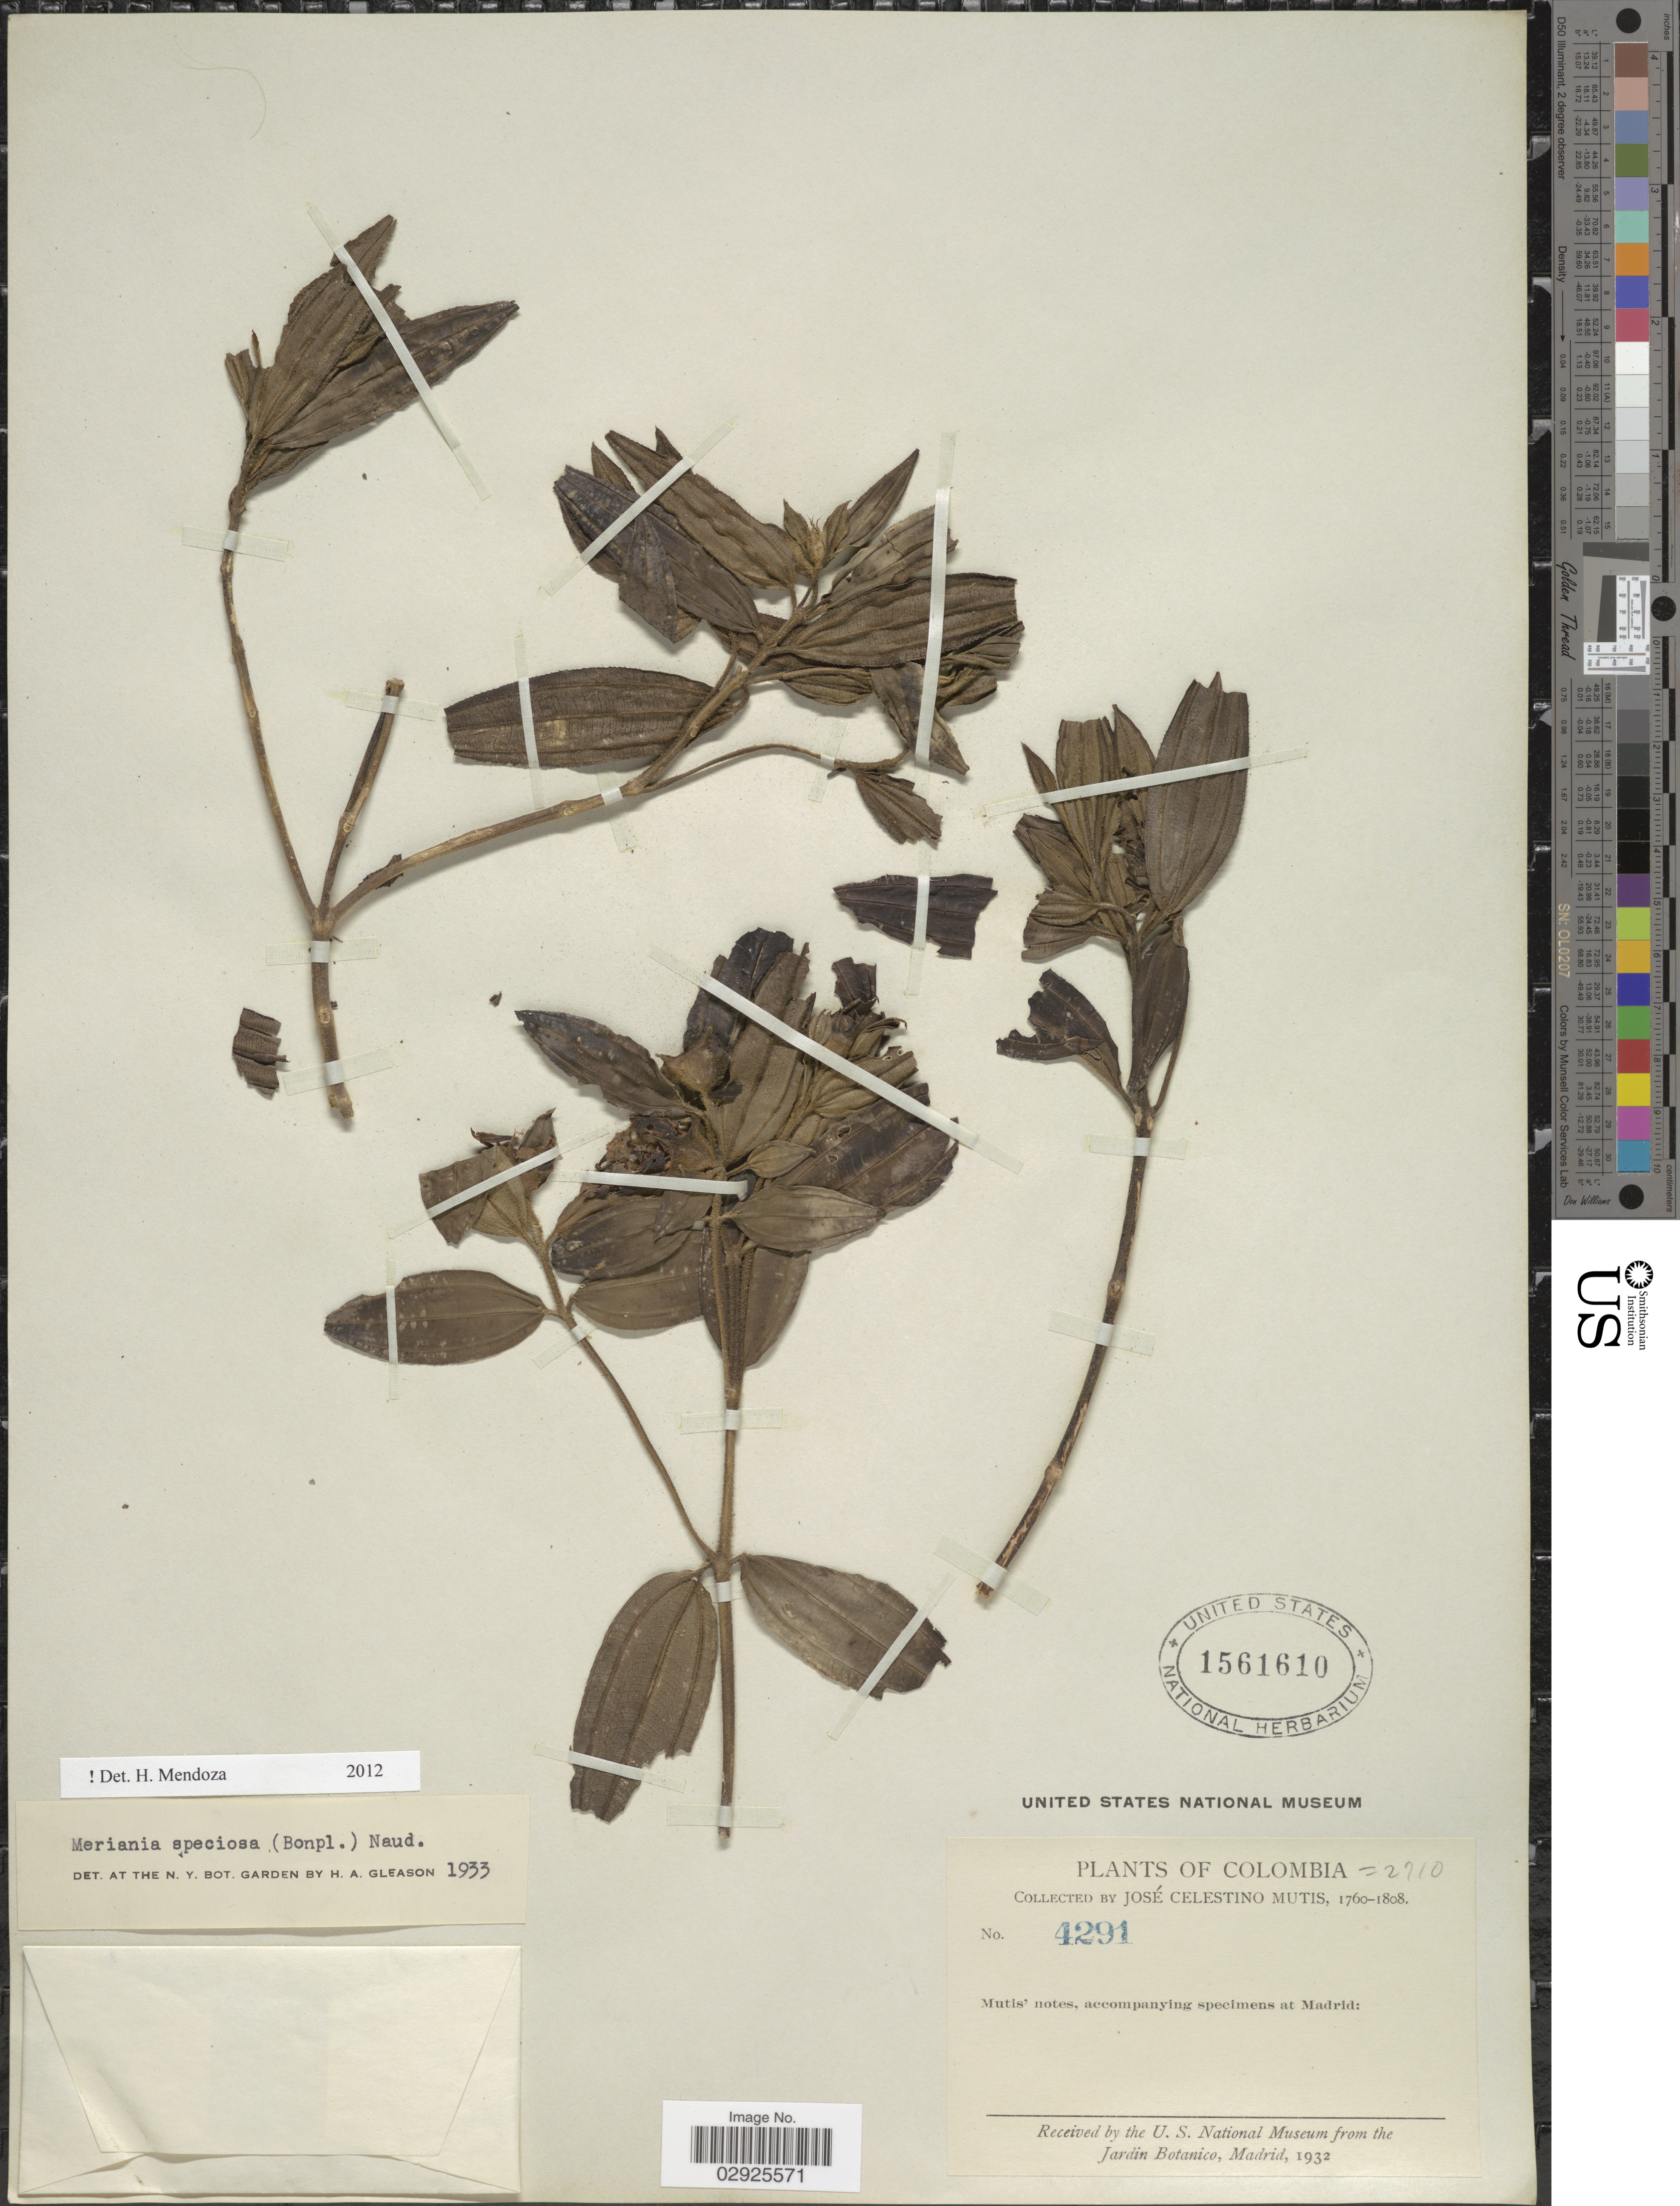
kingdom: Plantae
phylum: Tracheophyta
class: Magnoliopsida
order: Myrtales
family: Melastomataceae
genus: Meriania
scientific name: Meriania speciosa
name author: (Bonpl.) Naudin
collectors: J. C. B. Mutis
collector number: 4291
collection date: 1760/1808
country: Colombia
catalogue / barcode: US 1561610